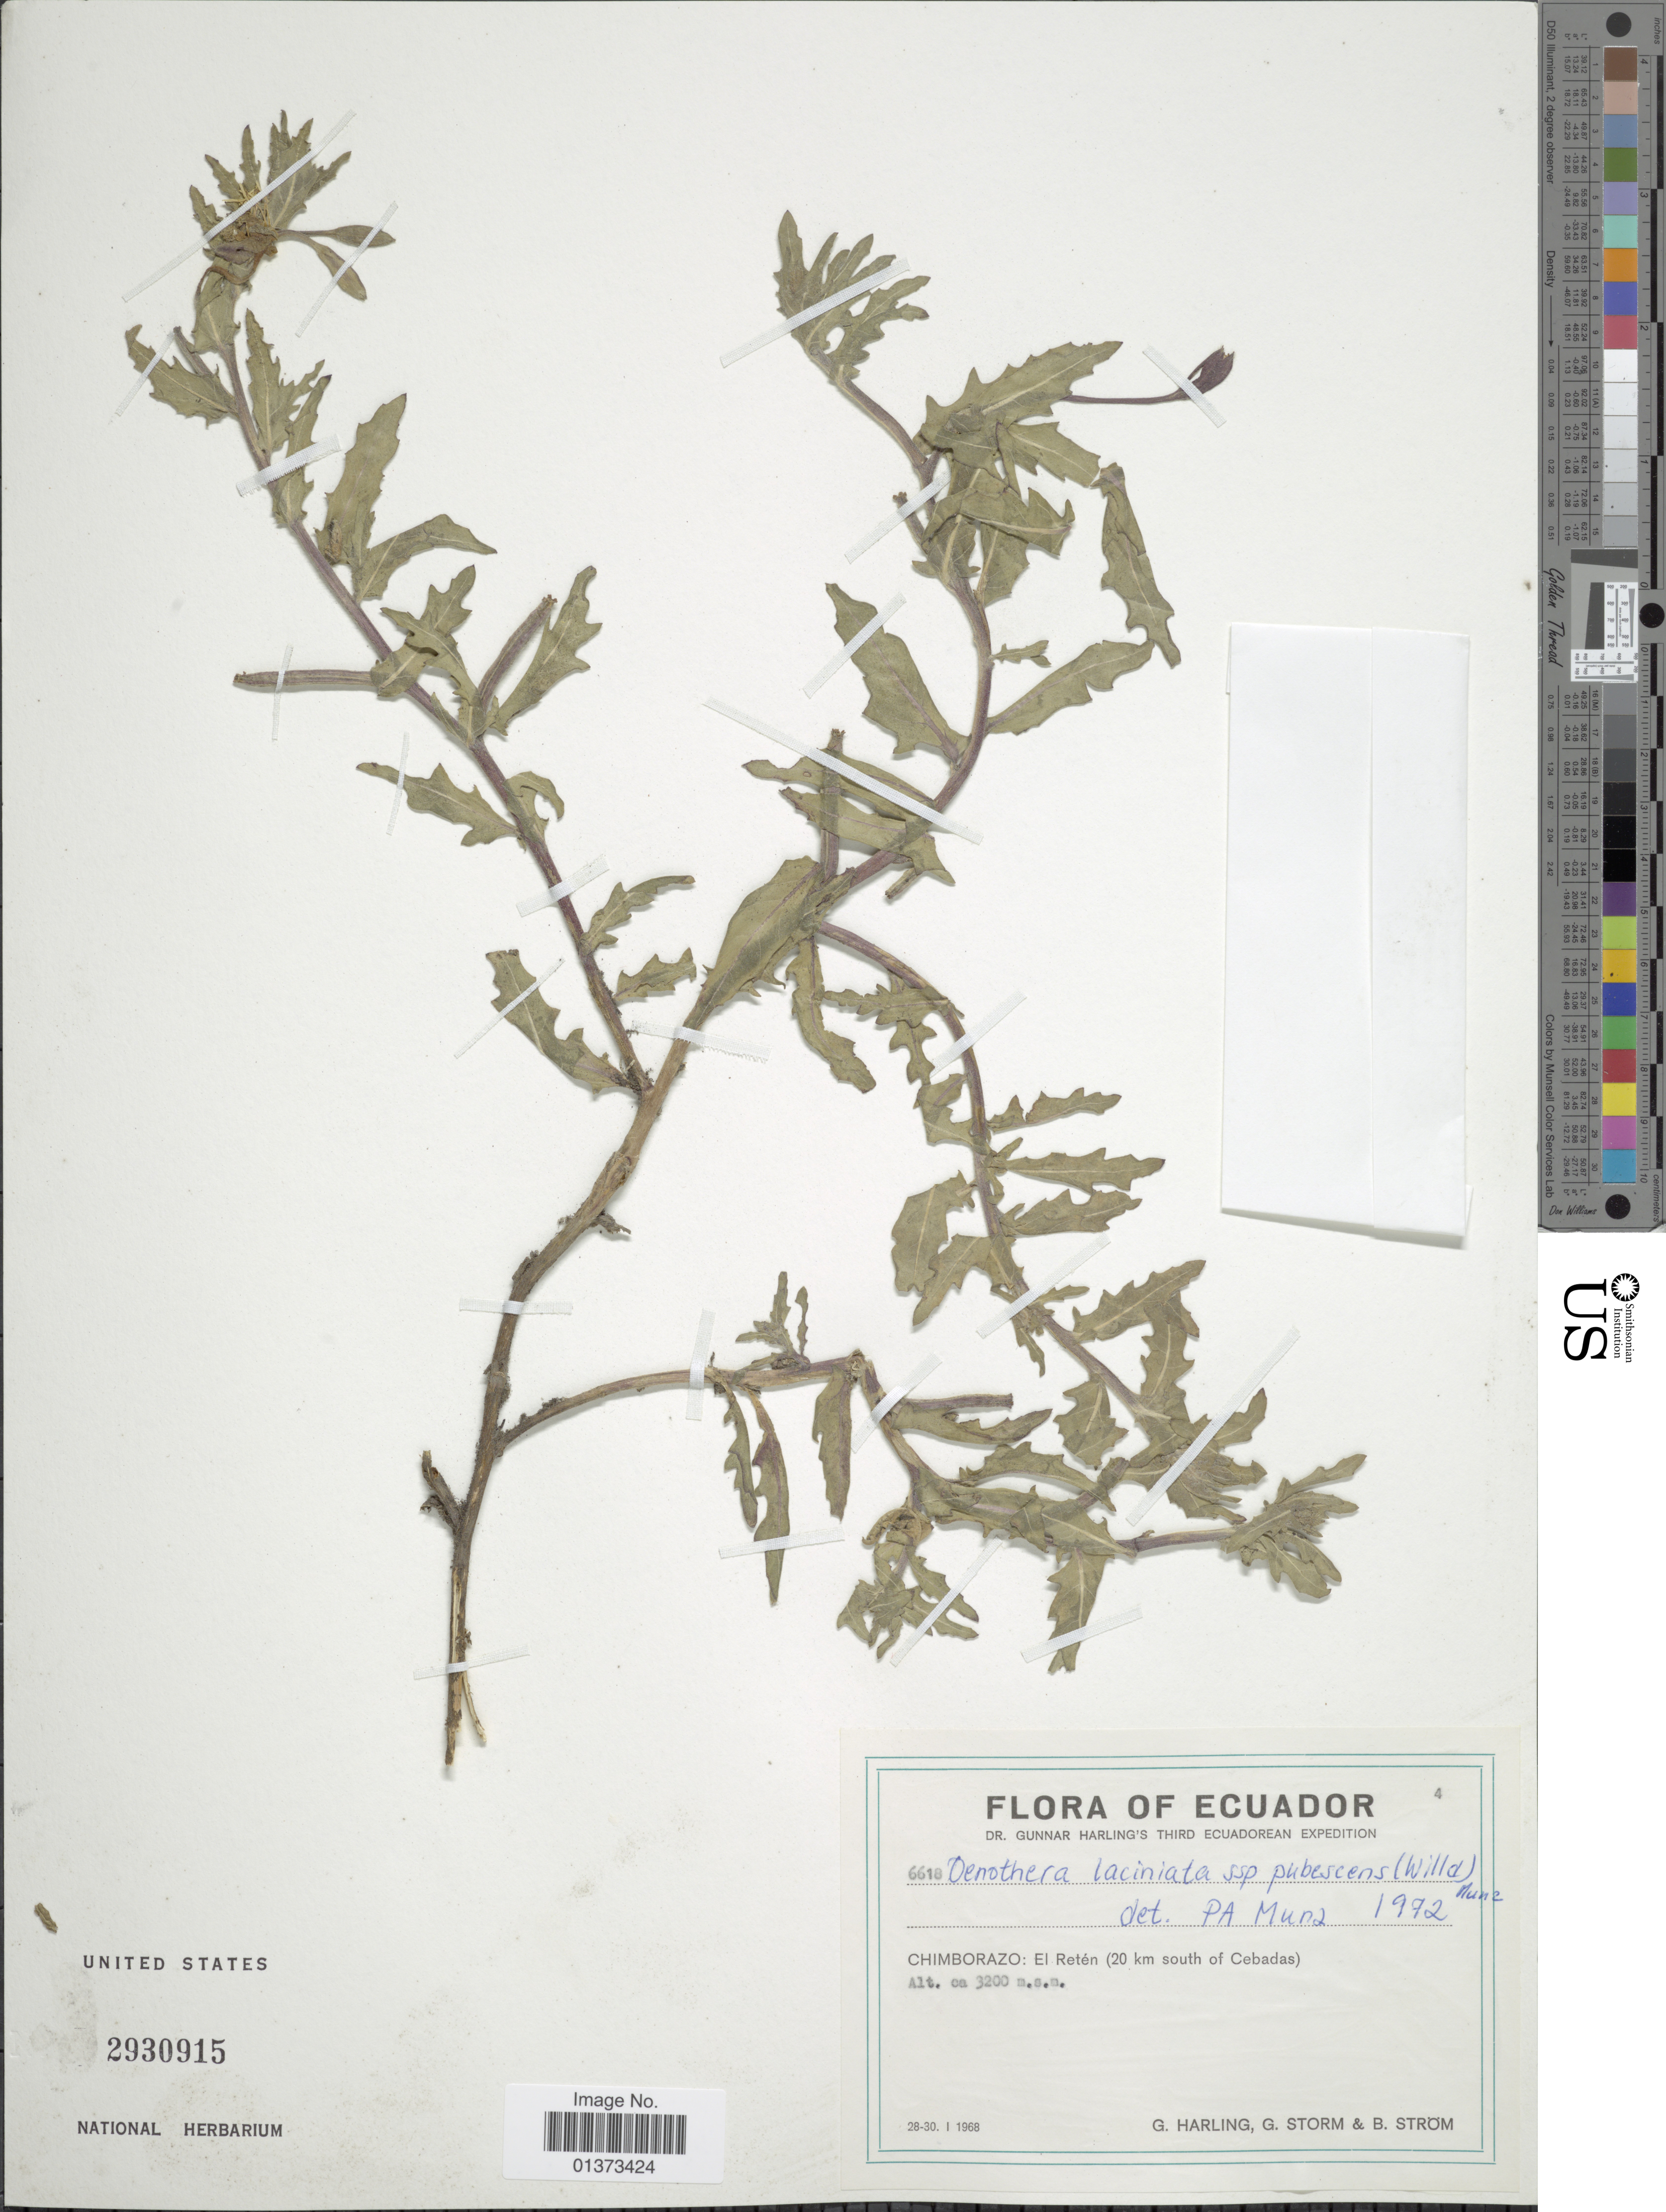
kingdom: Plantae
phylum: Tracheophyta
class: Magnoliopsida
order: Myrtales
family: Onagraceae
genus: Oenothera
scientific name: Oenothera laciniata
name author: Hill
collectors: G. Harling, G. Storm & B. Ström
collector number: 6618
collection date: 1968-01-28/1968-01-30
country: Ecuador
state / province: Chimborazo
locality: El Retén (20 km south of Cebadas)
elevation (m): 3200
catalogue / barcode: US 2930915